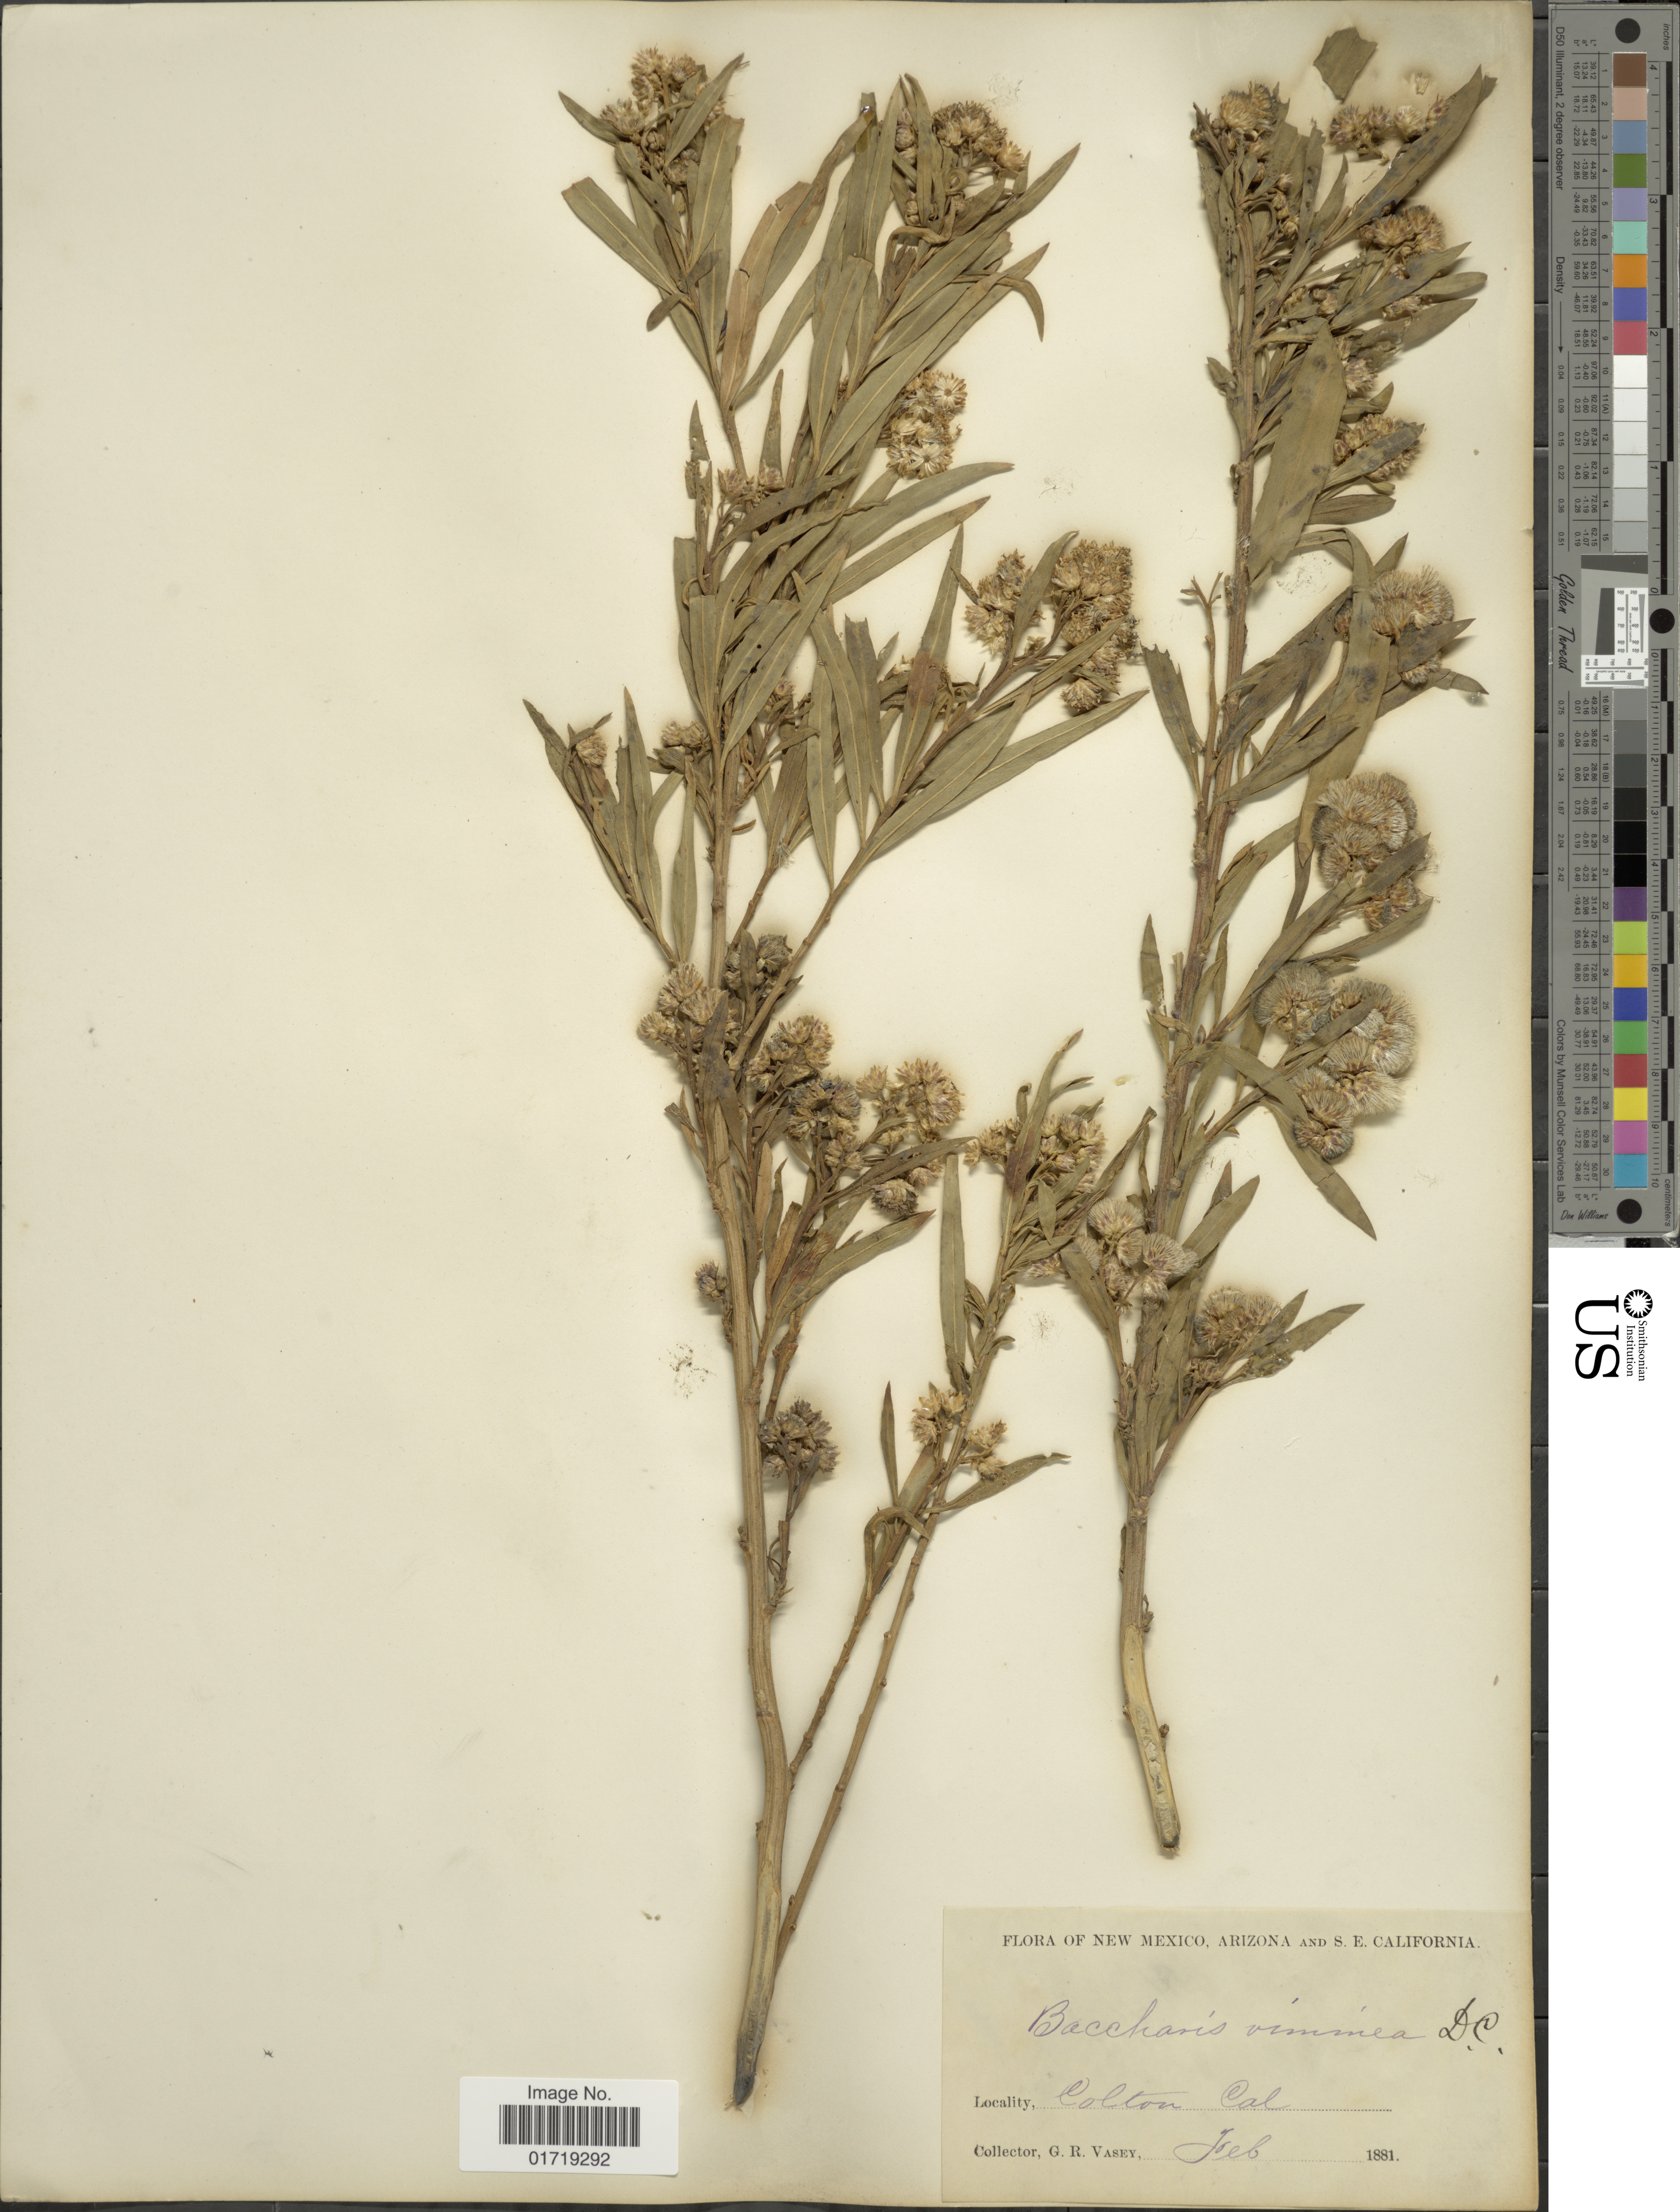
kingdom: Plantae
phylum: Tracheophyta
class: Magnoliopsida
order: Asterales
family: Asteraceae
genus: Baccharis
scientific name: Baccharis viminea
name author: DC.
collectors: G. R. Vasey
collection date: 1881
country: United States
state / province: California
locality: Colton, Cal.